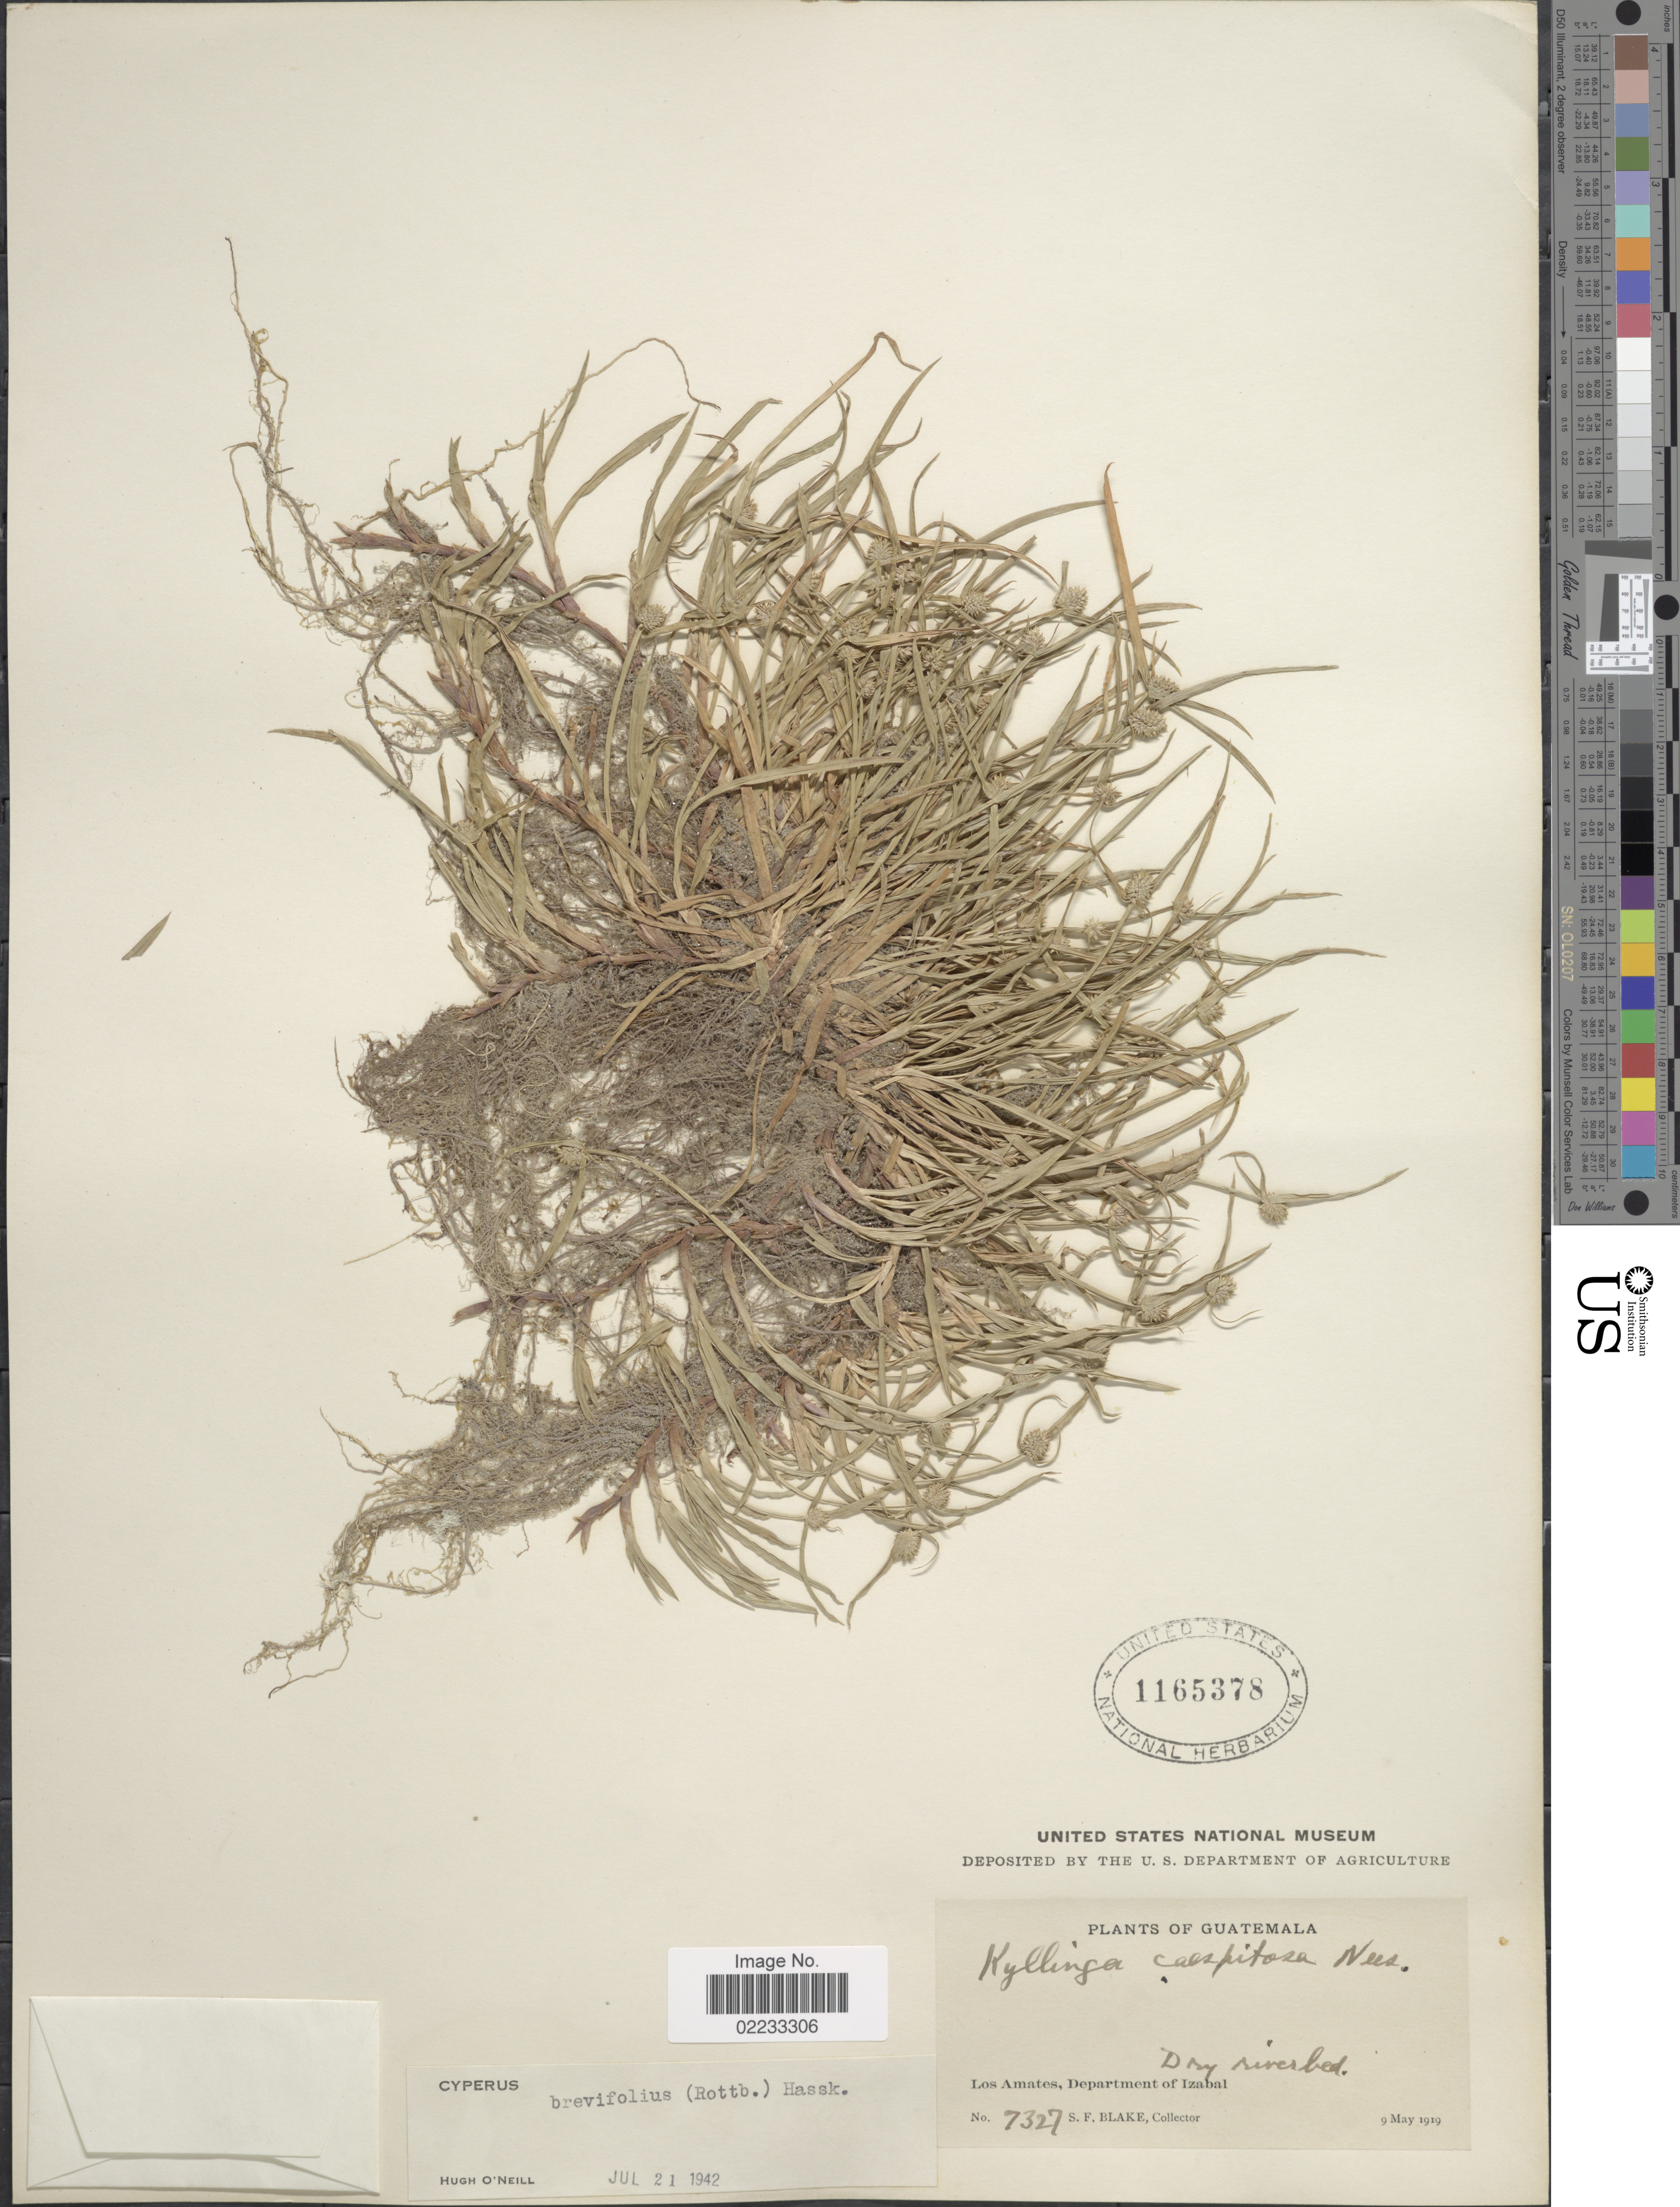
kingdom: Plantae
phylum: Tracheophyta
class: Liliopsida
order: Poales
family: Cyperaceae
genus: Cyperus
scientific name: Cyperus brevifolius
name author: (Rottb.) Hassk.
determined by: Strong, M. T., (US), Smithsonian Institution - National Museum of Natural History (UNITED STATES)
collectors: S. Blake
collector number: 7327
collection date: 1919-05-09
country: Guatemala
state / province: Izabal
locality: Los Amates, dry riverbed.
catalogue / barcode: US 1165378